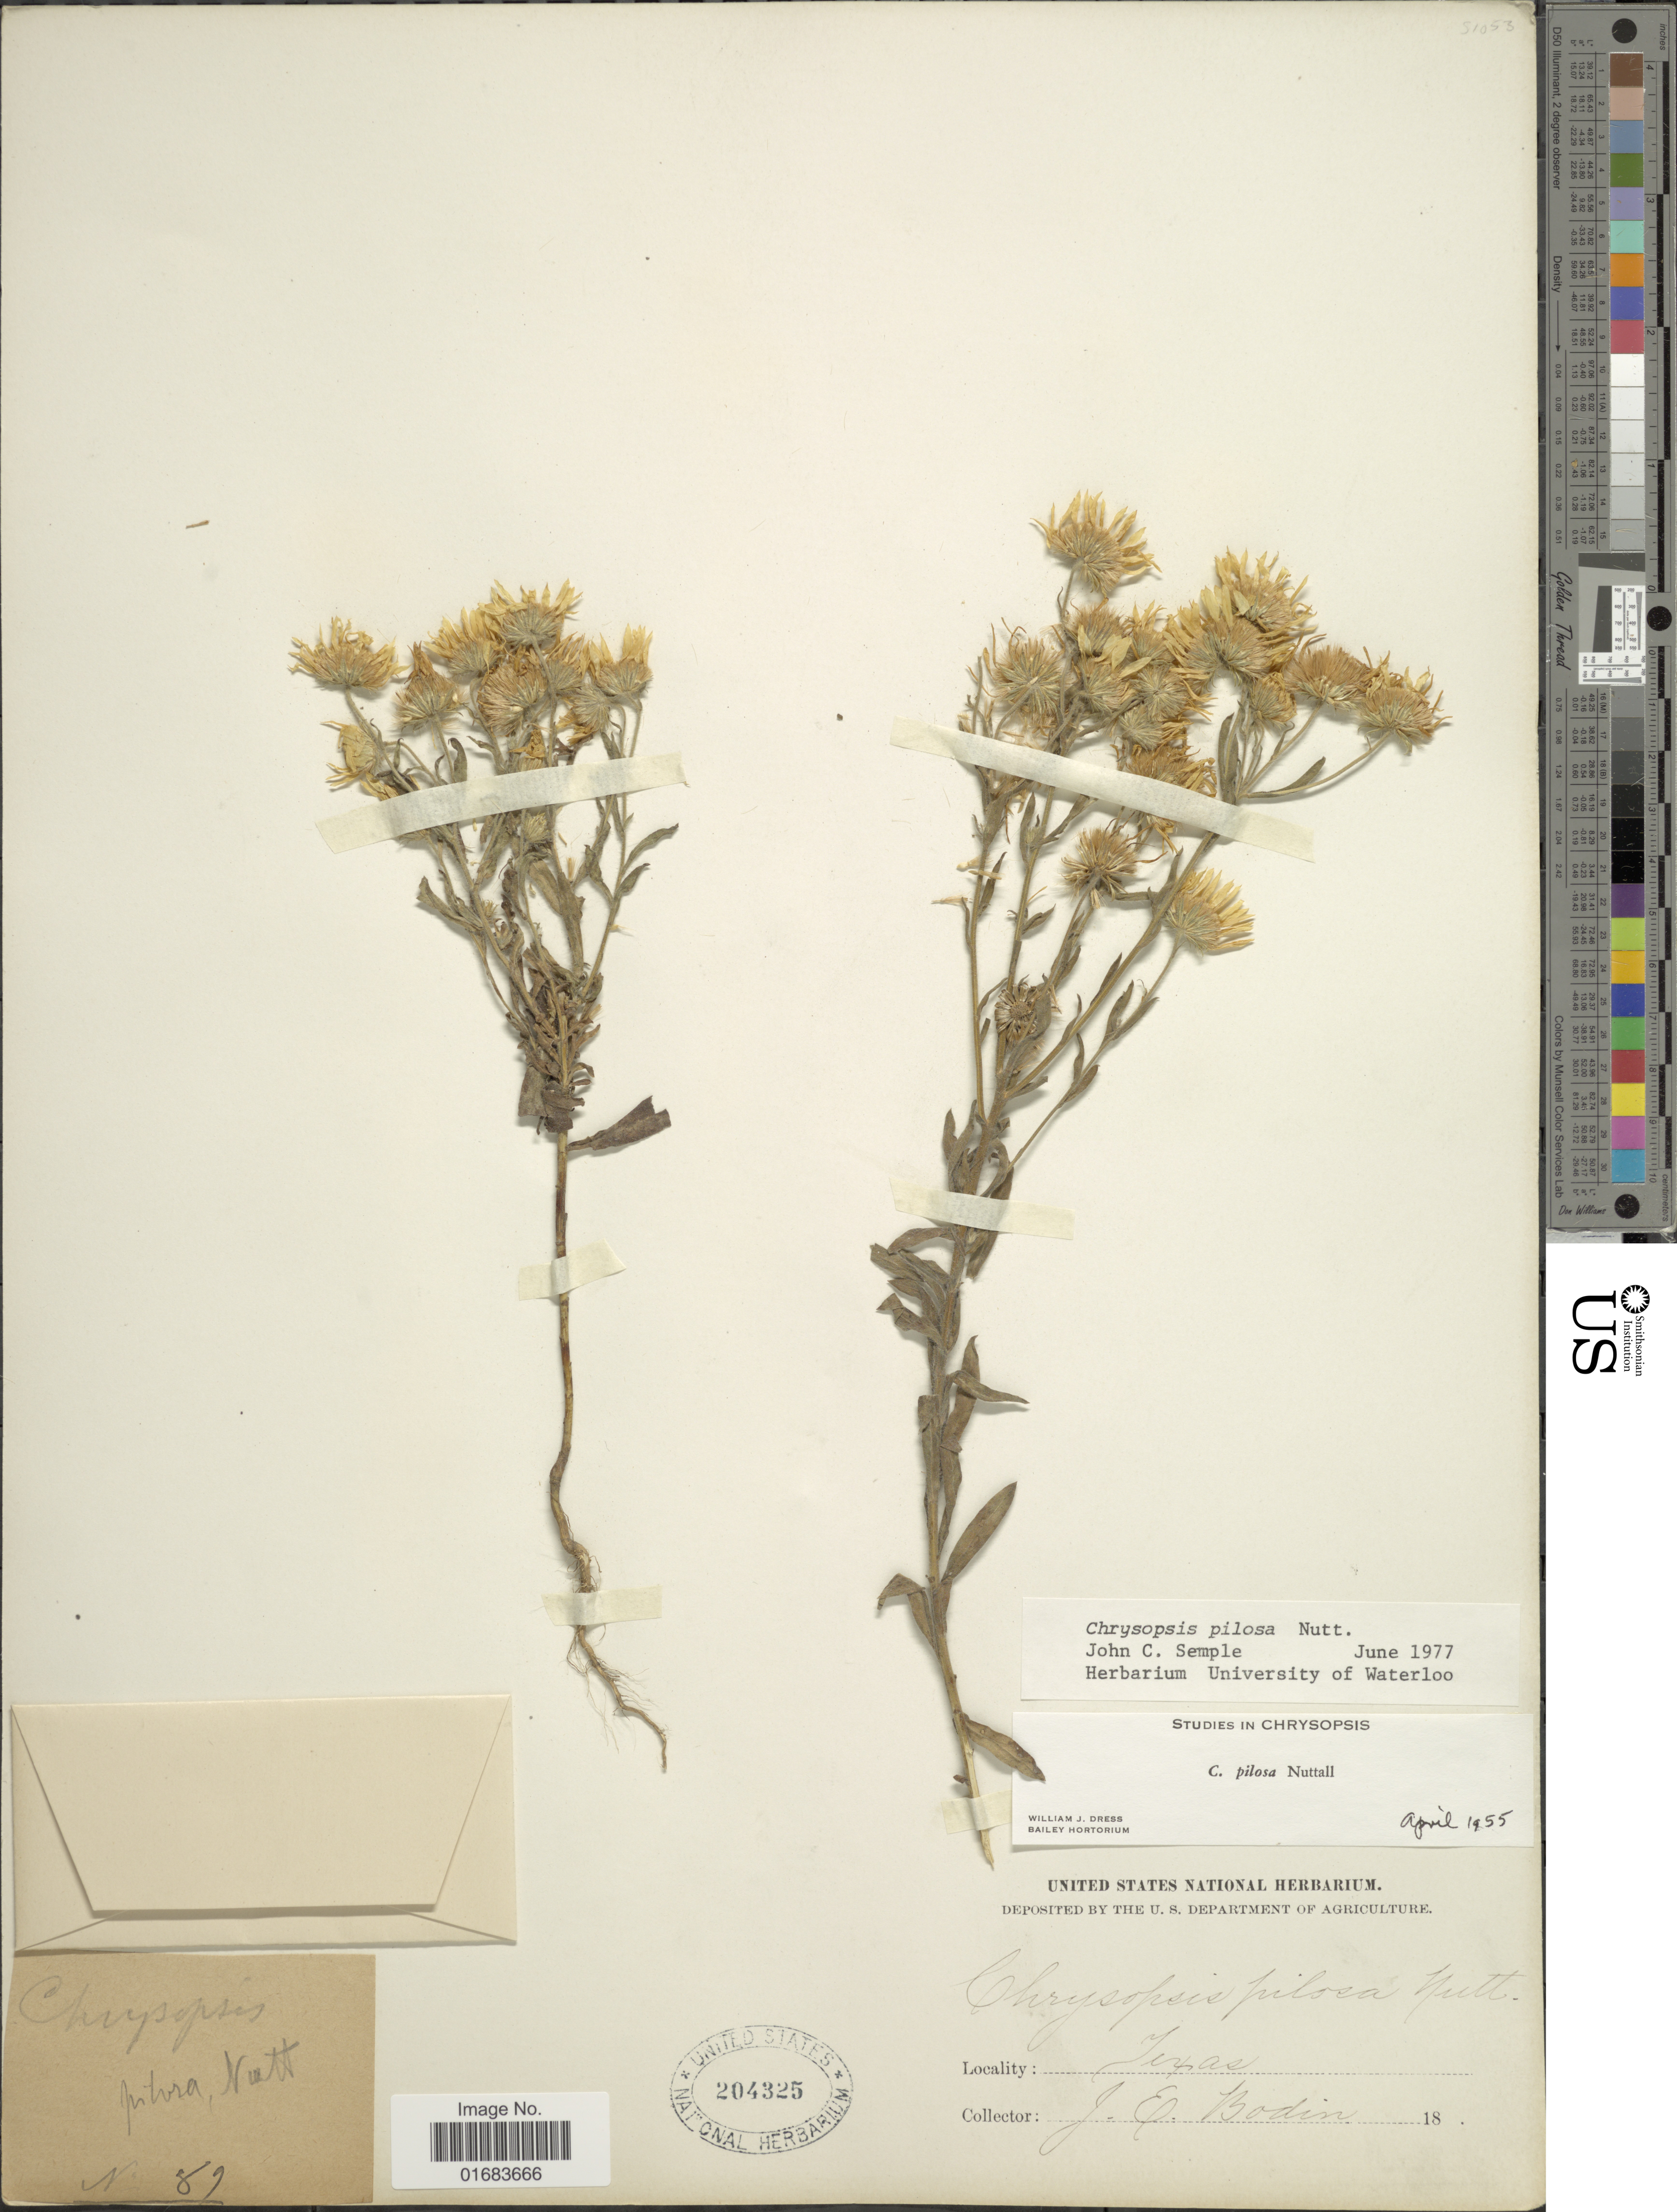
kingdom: Plantae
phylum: Tracheophyta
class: Magnoliopsida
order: Asterales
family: Asteraceae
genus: Chrysopsis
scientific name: Chrysopsis pilosa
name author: Nutt.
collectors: J. E. Bodin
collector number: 82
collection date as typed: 18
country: United States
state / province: Texas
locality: Texas.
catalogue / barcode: US 204325